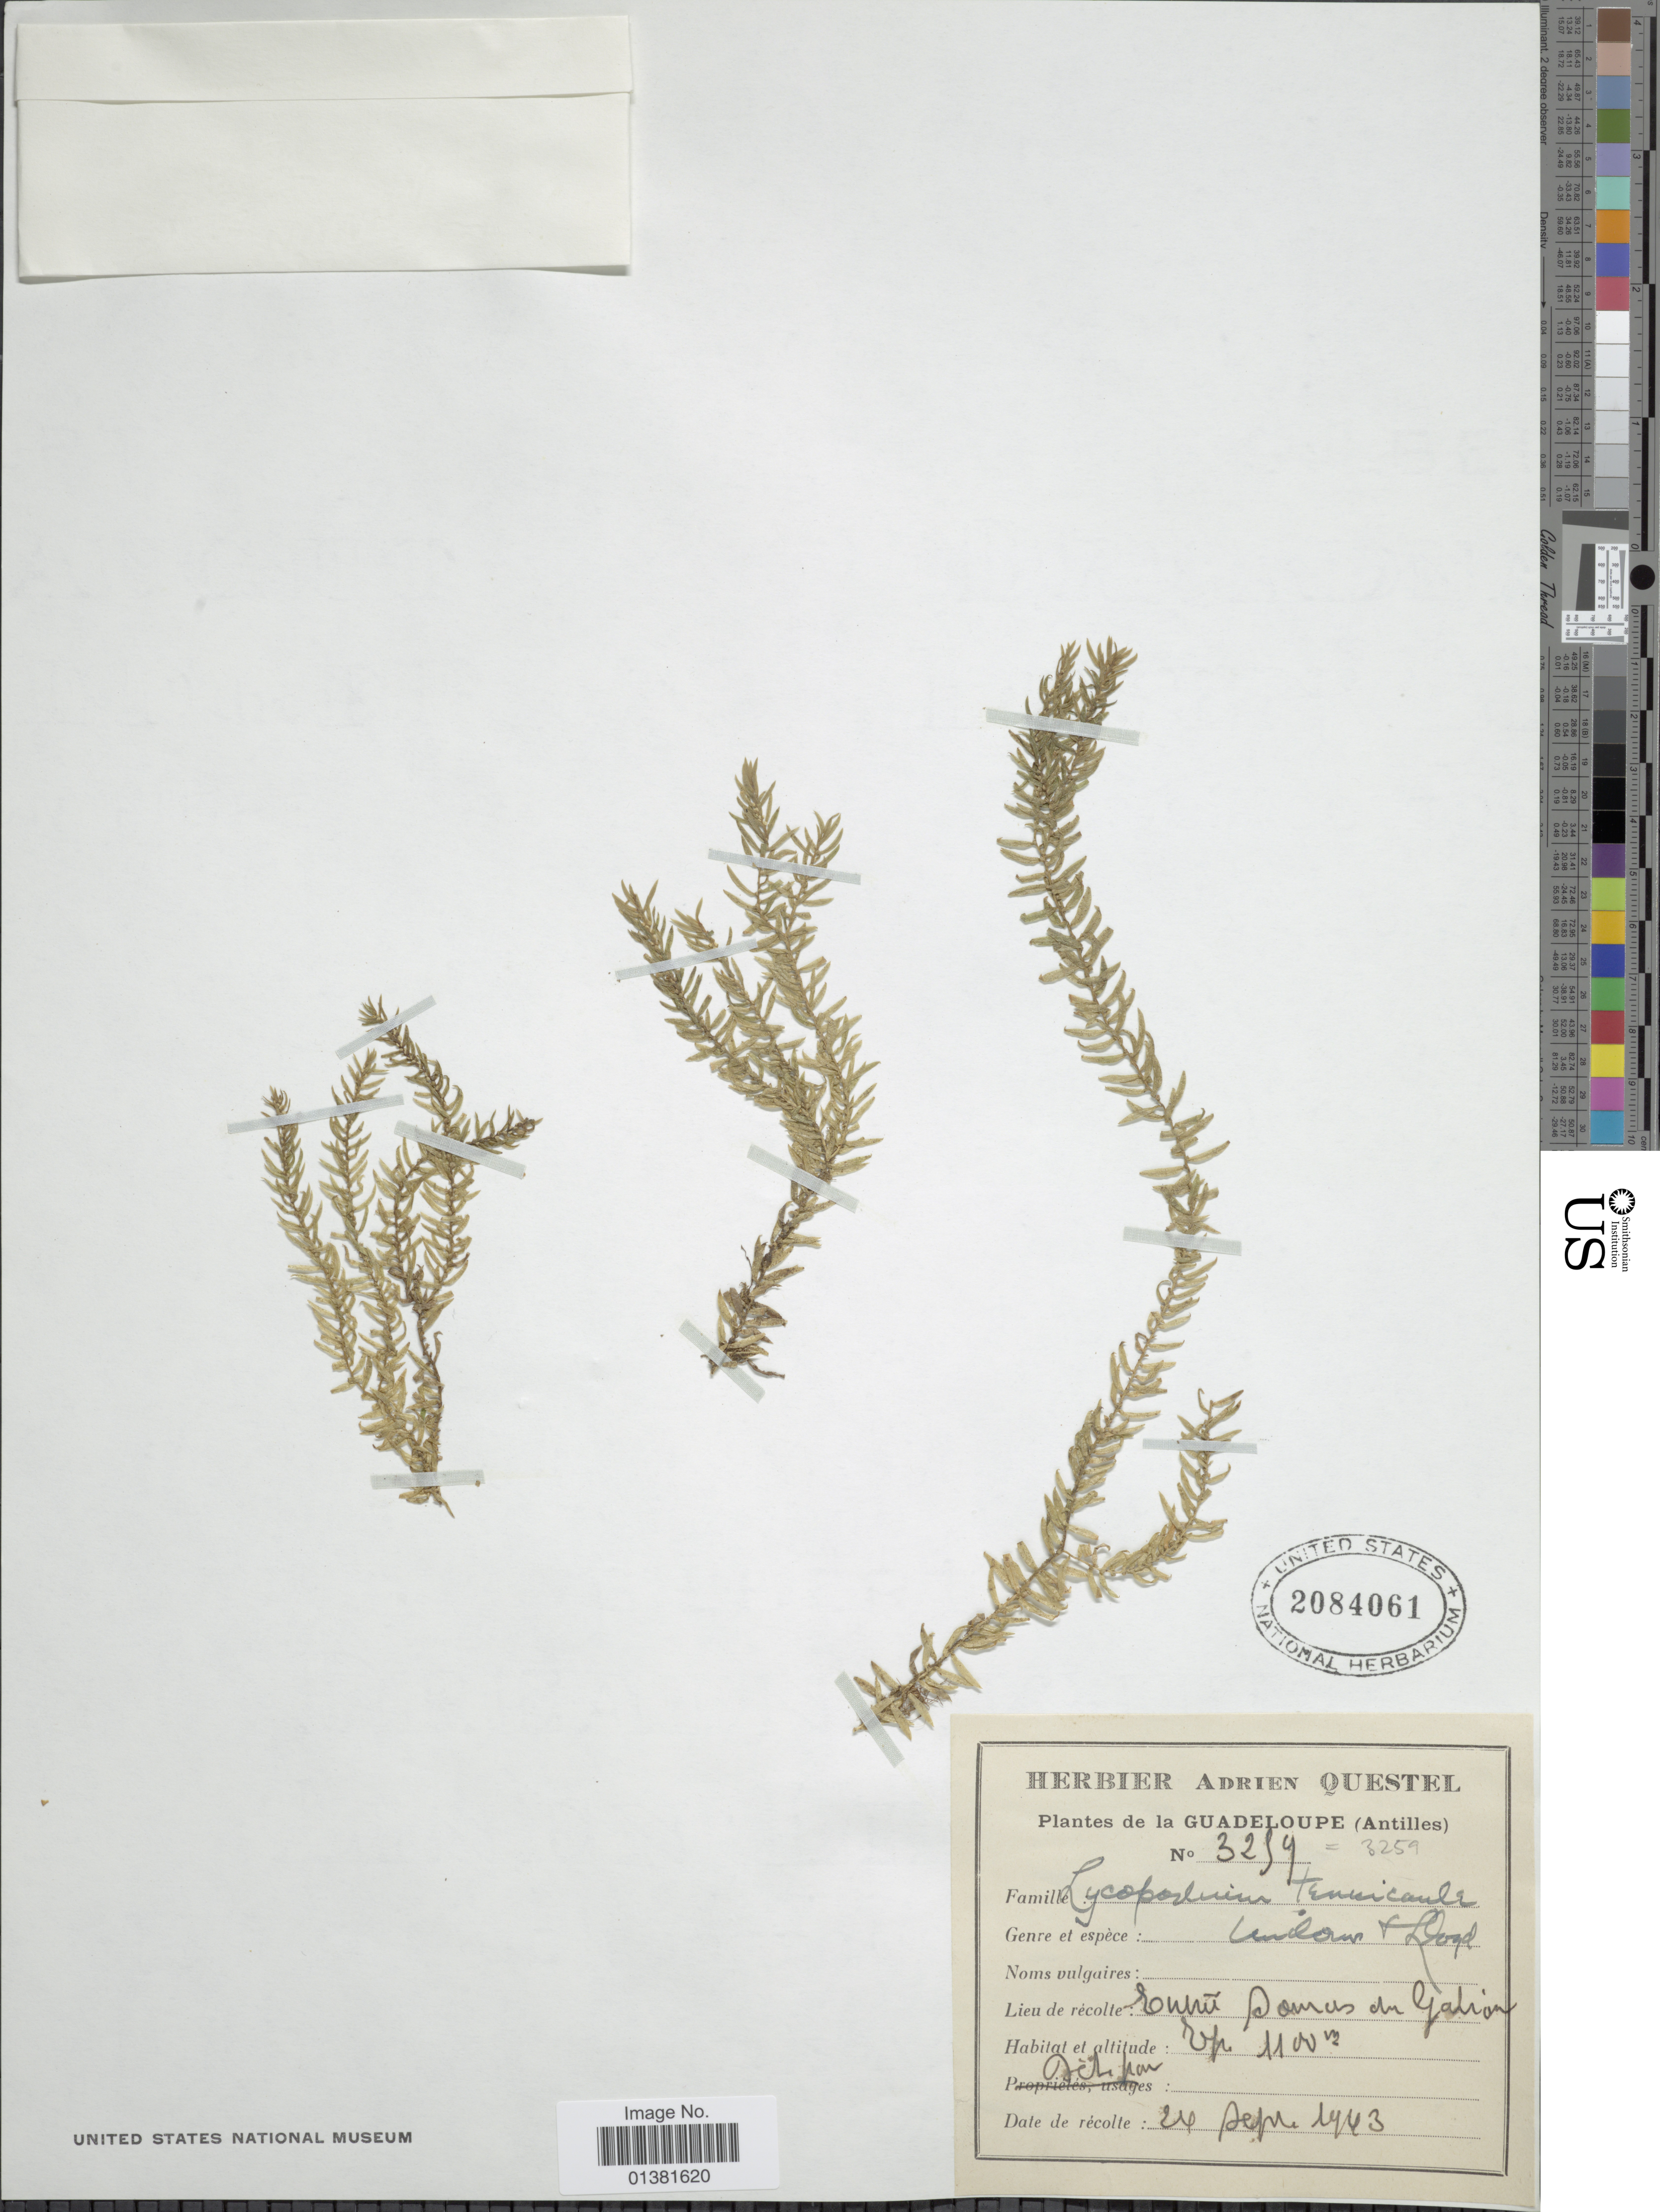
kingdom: Plantae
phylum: Tracheophyta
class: Lycopodiopsida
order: Lycopodiales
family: Lycopodiaceae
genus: Phlegmariurus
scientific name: Phlegmariurus tenuicaulis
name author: (Underw. & F.E. Lloyd) B. Øllg.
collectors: A. Questel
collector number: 3259*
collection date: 1943-09-24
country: Guadeloupe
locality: Entrée Domas du Galion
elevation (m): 1100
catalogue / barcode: US 2084061